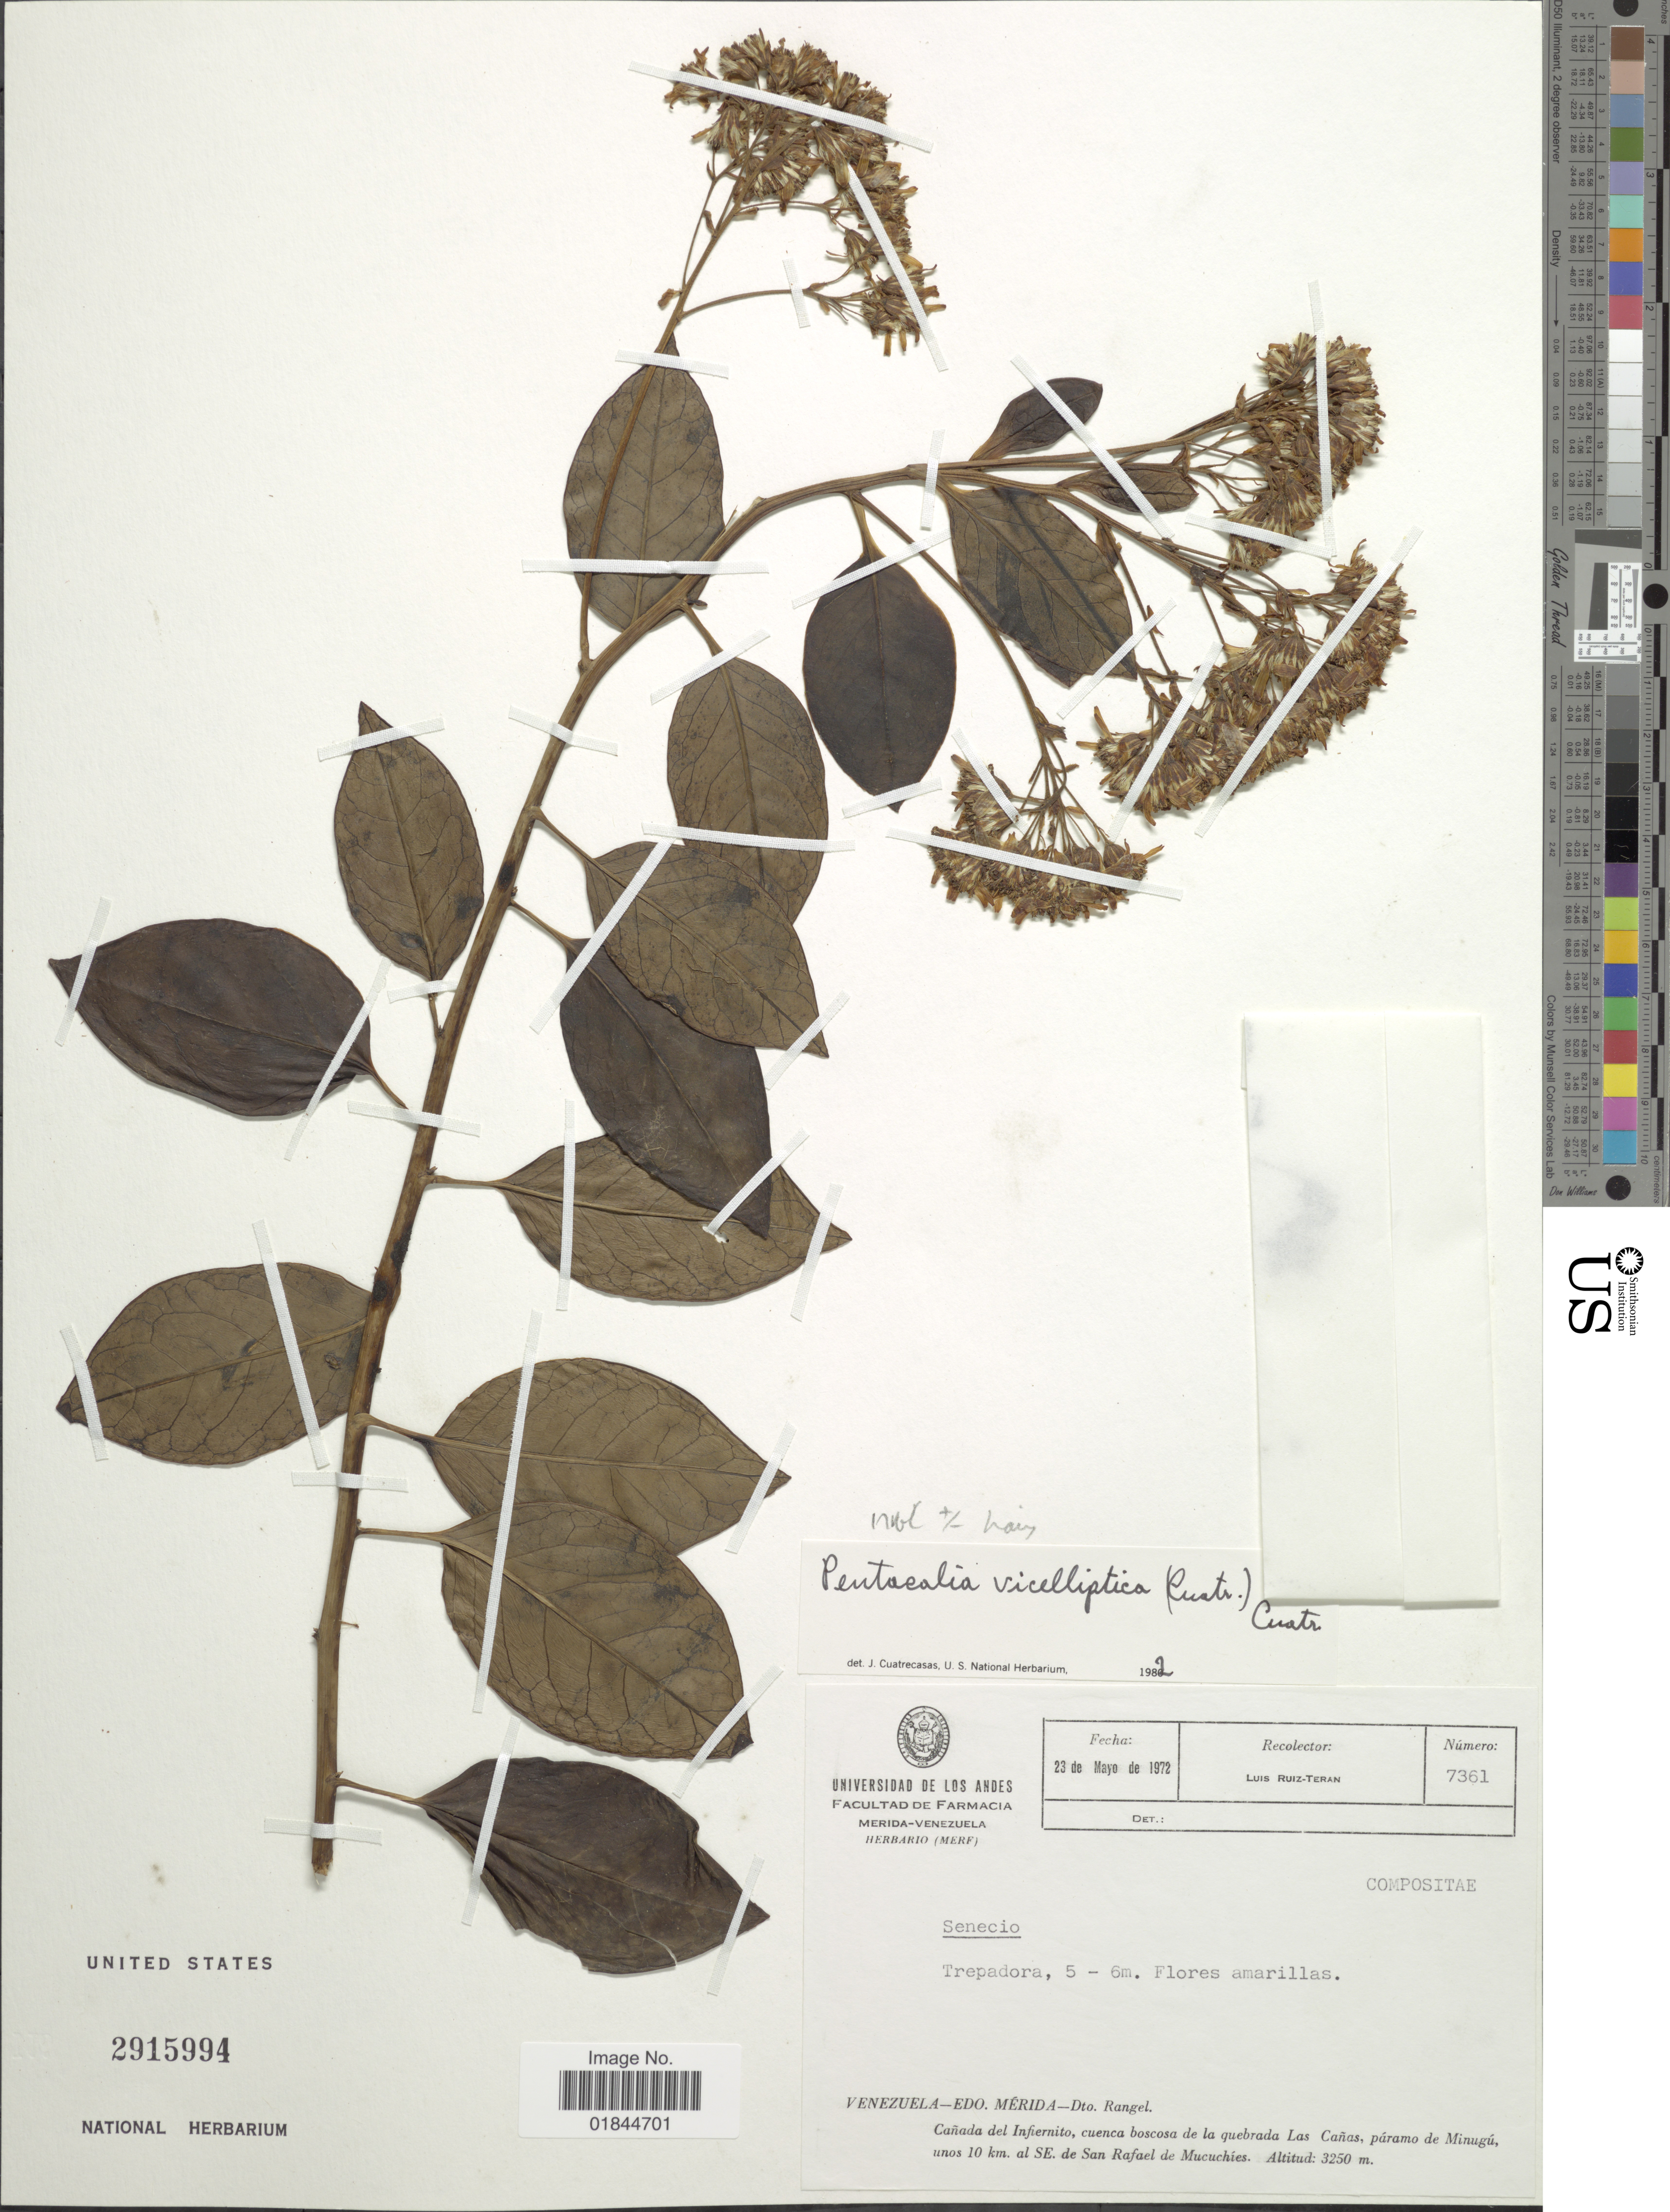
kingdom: Plantae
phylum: Tracheophyta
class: Magnoliopsida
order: Asterales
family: Asteraceae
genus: Pentacalia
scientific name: Pentacalia vicelliptica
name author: (Cuatrec.) Cuatrec.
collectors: L. Teran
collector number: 7361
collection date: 1972-05-23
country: Venezuela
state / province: Mérida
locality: Dto. Rangel, Canada del Infiernito, cuenca boscasa de la quebrada Las Canos, paramo de Minugu, unos 10 km. al SE de San Rafael de Mucicuhies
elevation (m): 3250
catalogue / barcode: US 2915994